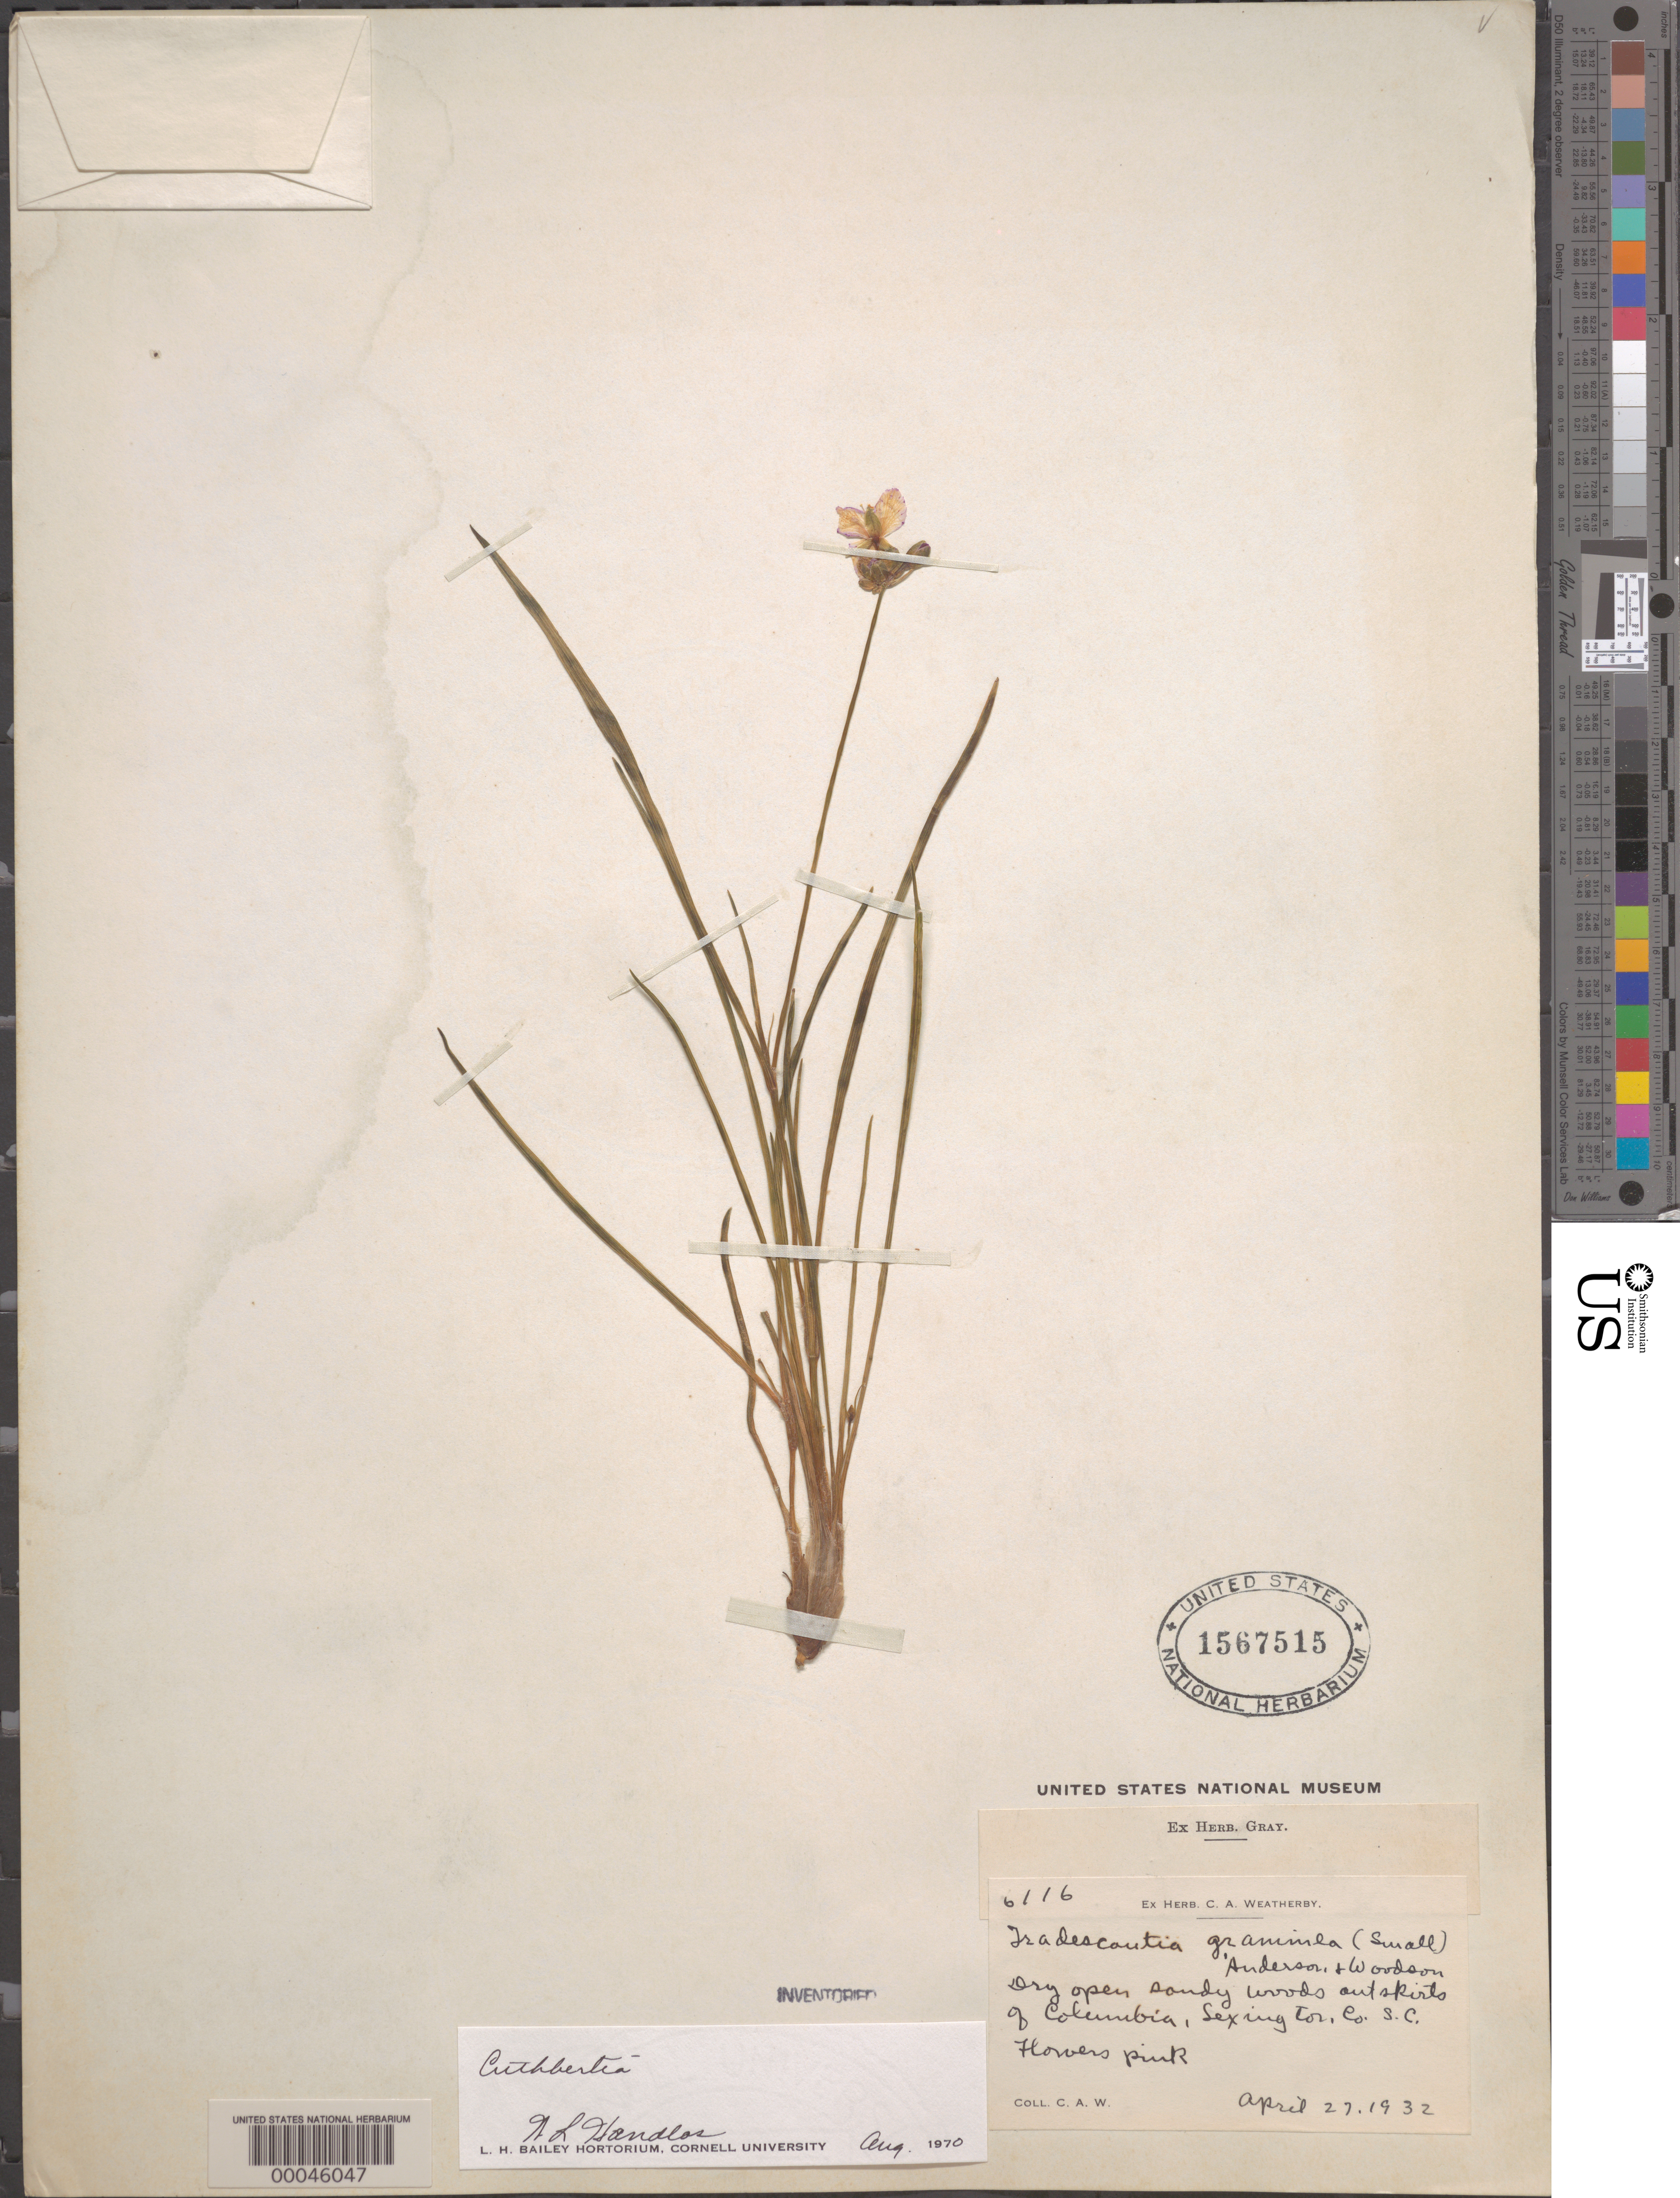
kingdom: Plantae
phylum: Tracheophyta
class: Liliopsida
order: Commelinales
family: Commelinaceae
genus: Cuthbertia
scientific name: Cuthbertia graminea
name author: Small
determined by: Strong, Mark T., (BOT), Smithsonian Institution - National Museum of Natural History (UNITED STATES)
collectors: C. A. Weatherby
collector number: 6116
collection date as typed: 27 Apr 1932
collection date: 1932-04-27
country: United States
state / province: South Carolina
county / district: Lexington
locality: Outskirts of colombia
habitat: Dry, open sandy woods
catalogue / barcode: US 1567515